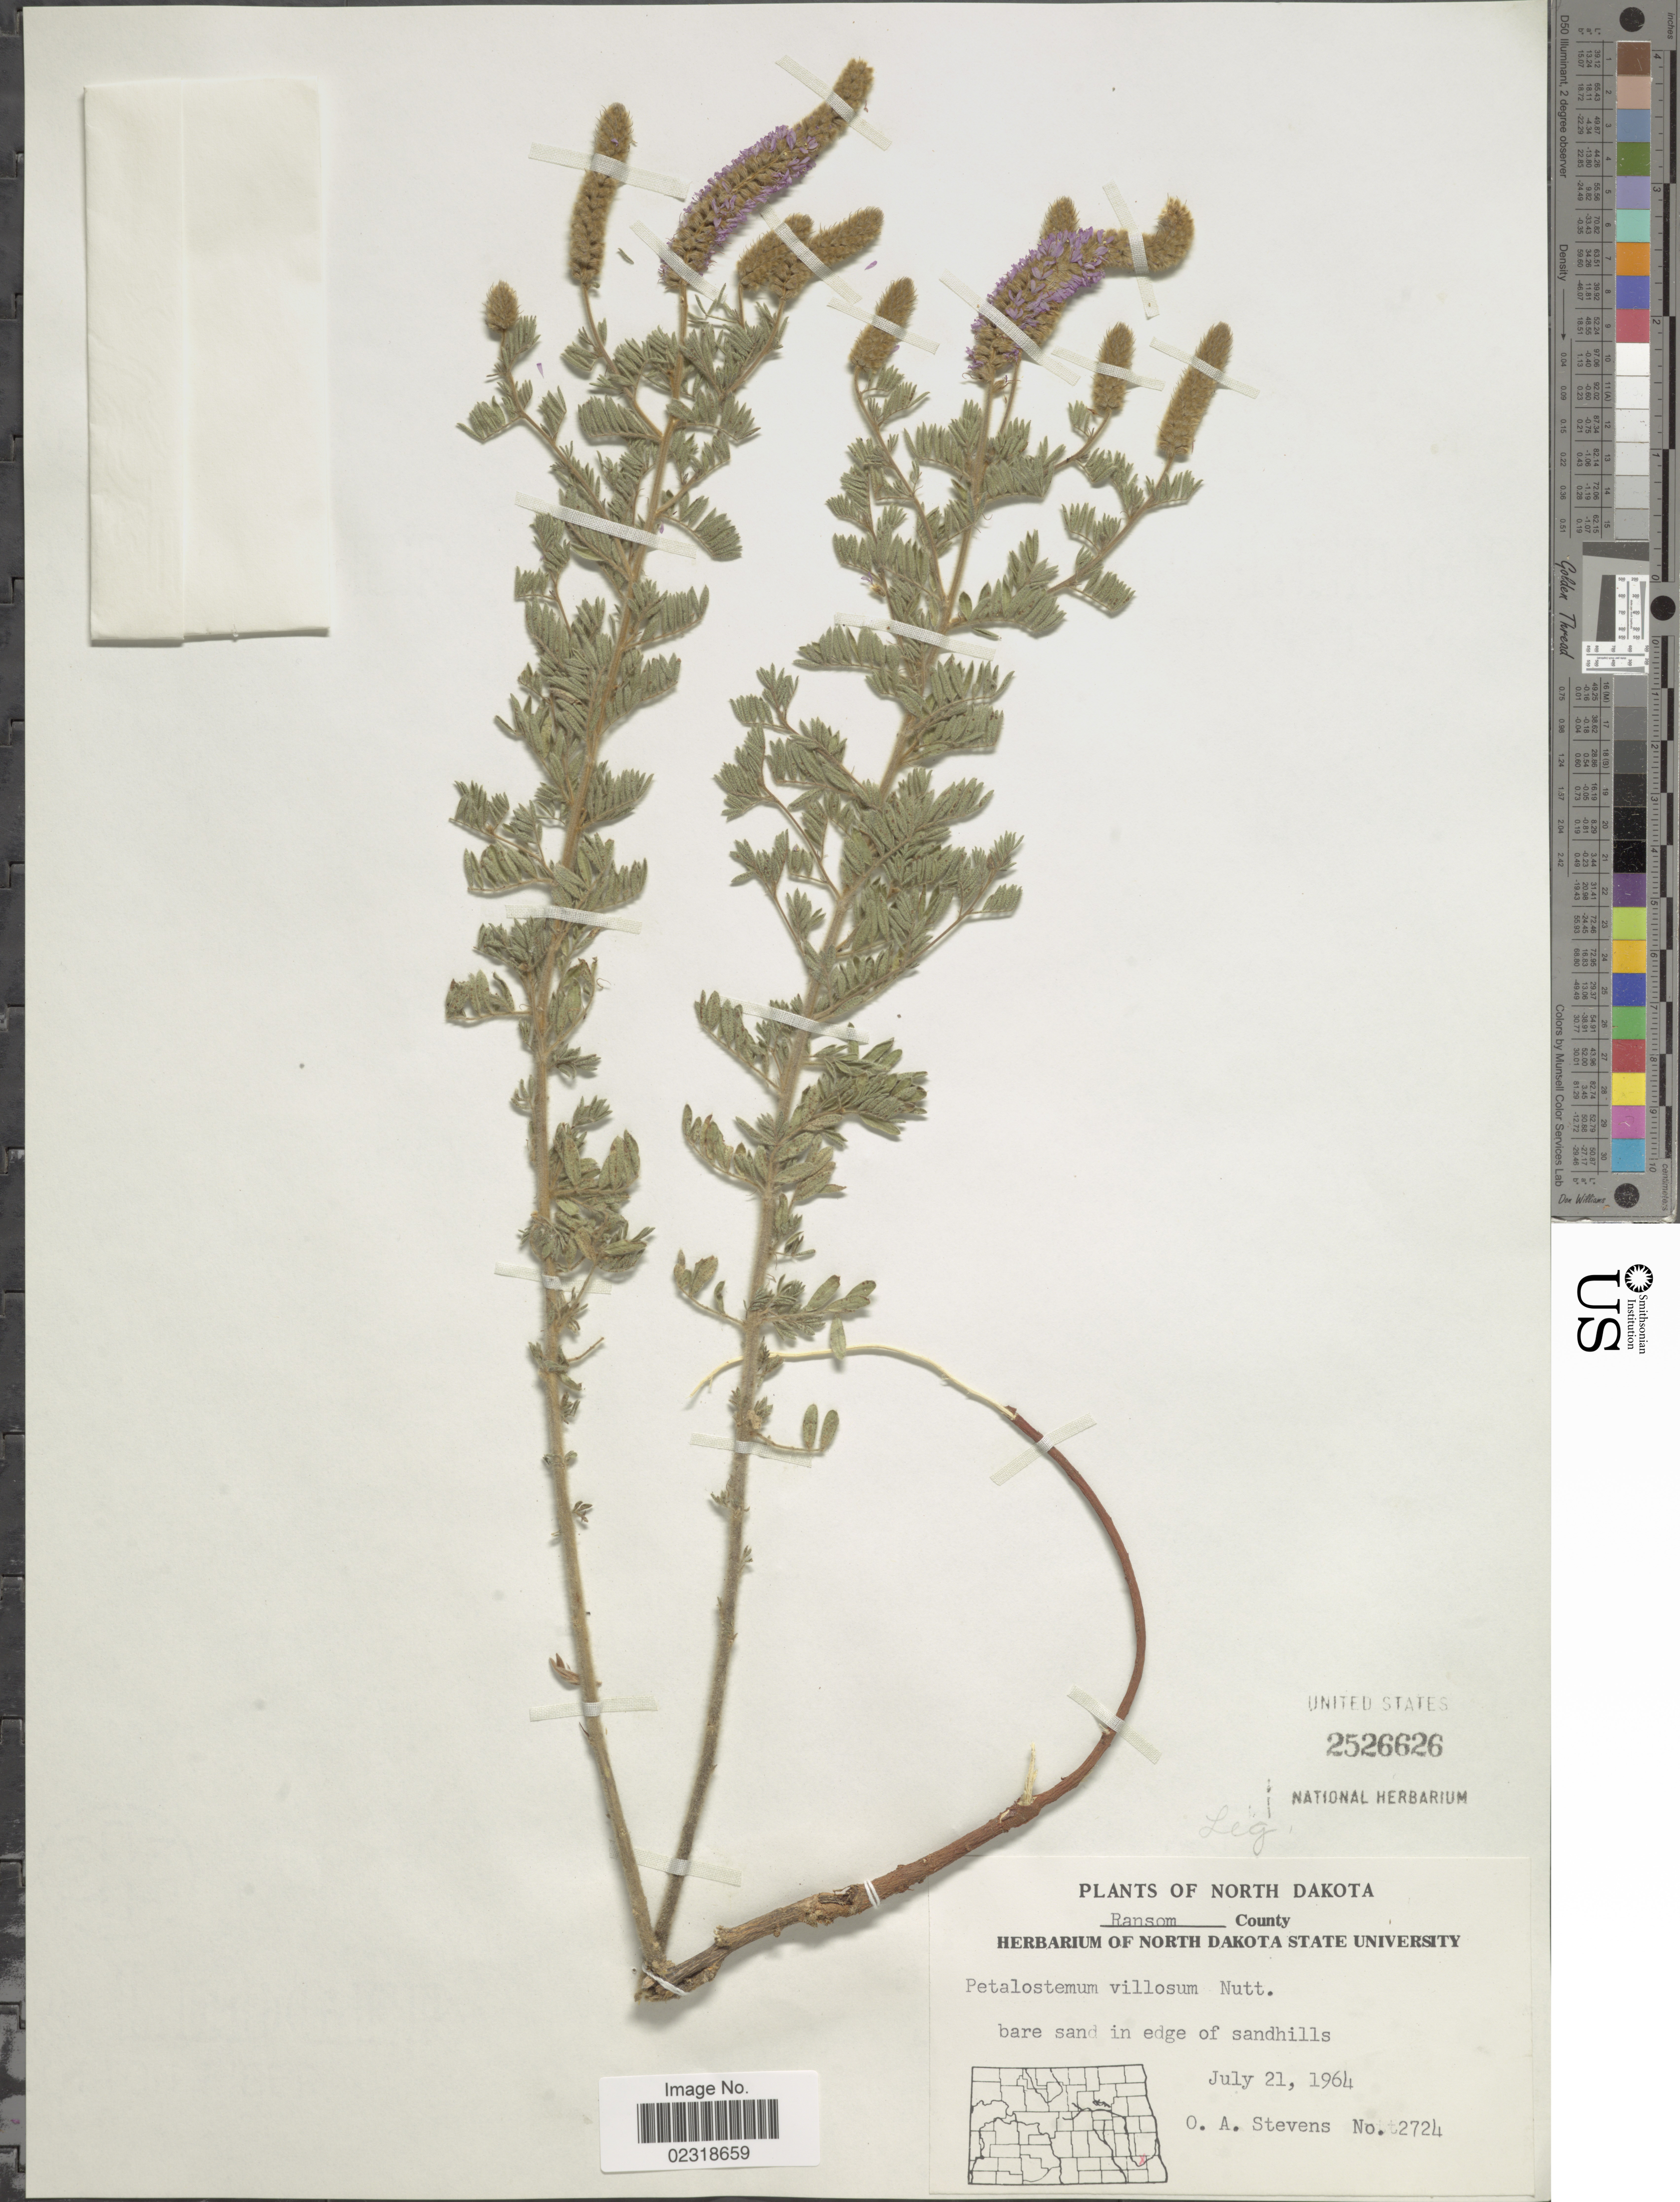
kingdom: Plantae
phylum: Tracheophyta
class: Magnoliopsida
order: Fabales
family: Fabaceae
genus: Dalea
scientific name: Dalea villosa var. villosa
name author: (Nutt.) Spreng.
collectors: O. A. Stevens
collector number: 2724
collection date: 1964-07-21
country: United States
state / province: North Dakota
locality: Ransom County, bare sand in edge of sandhills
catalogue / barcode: US 2526626